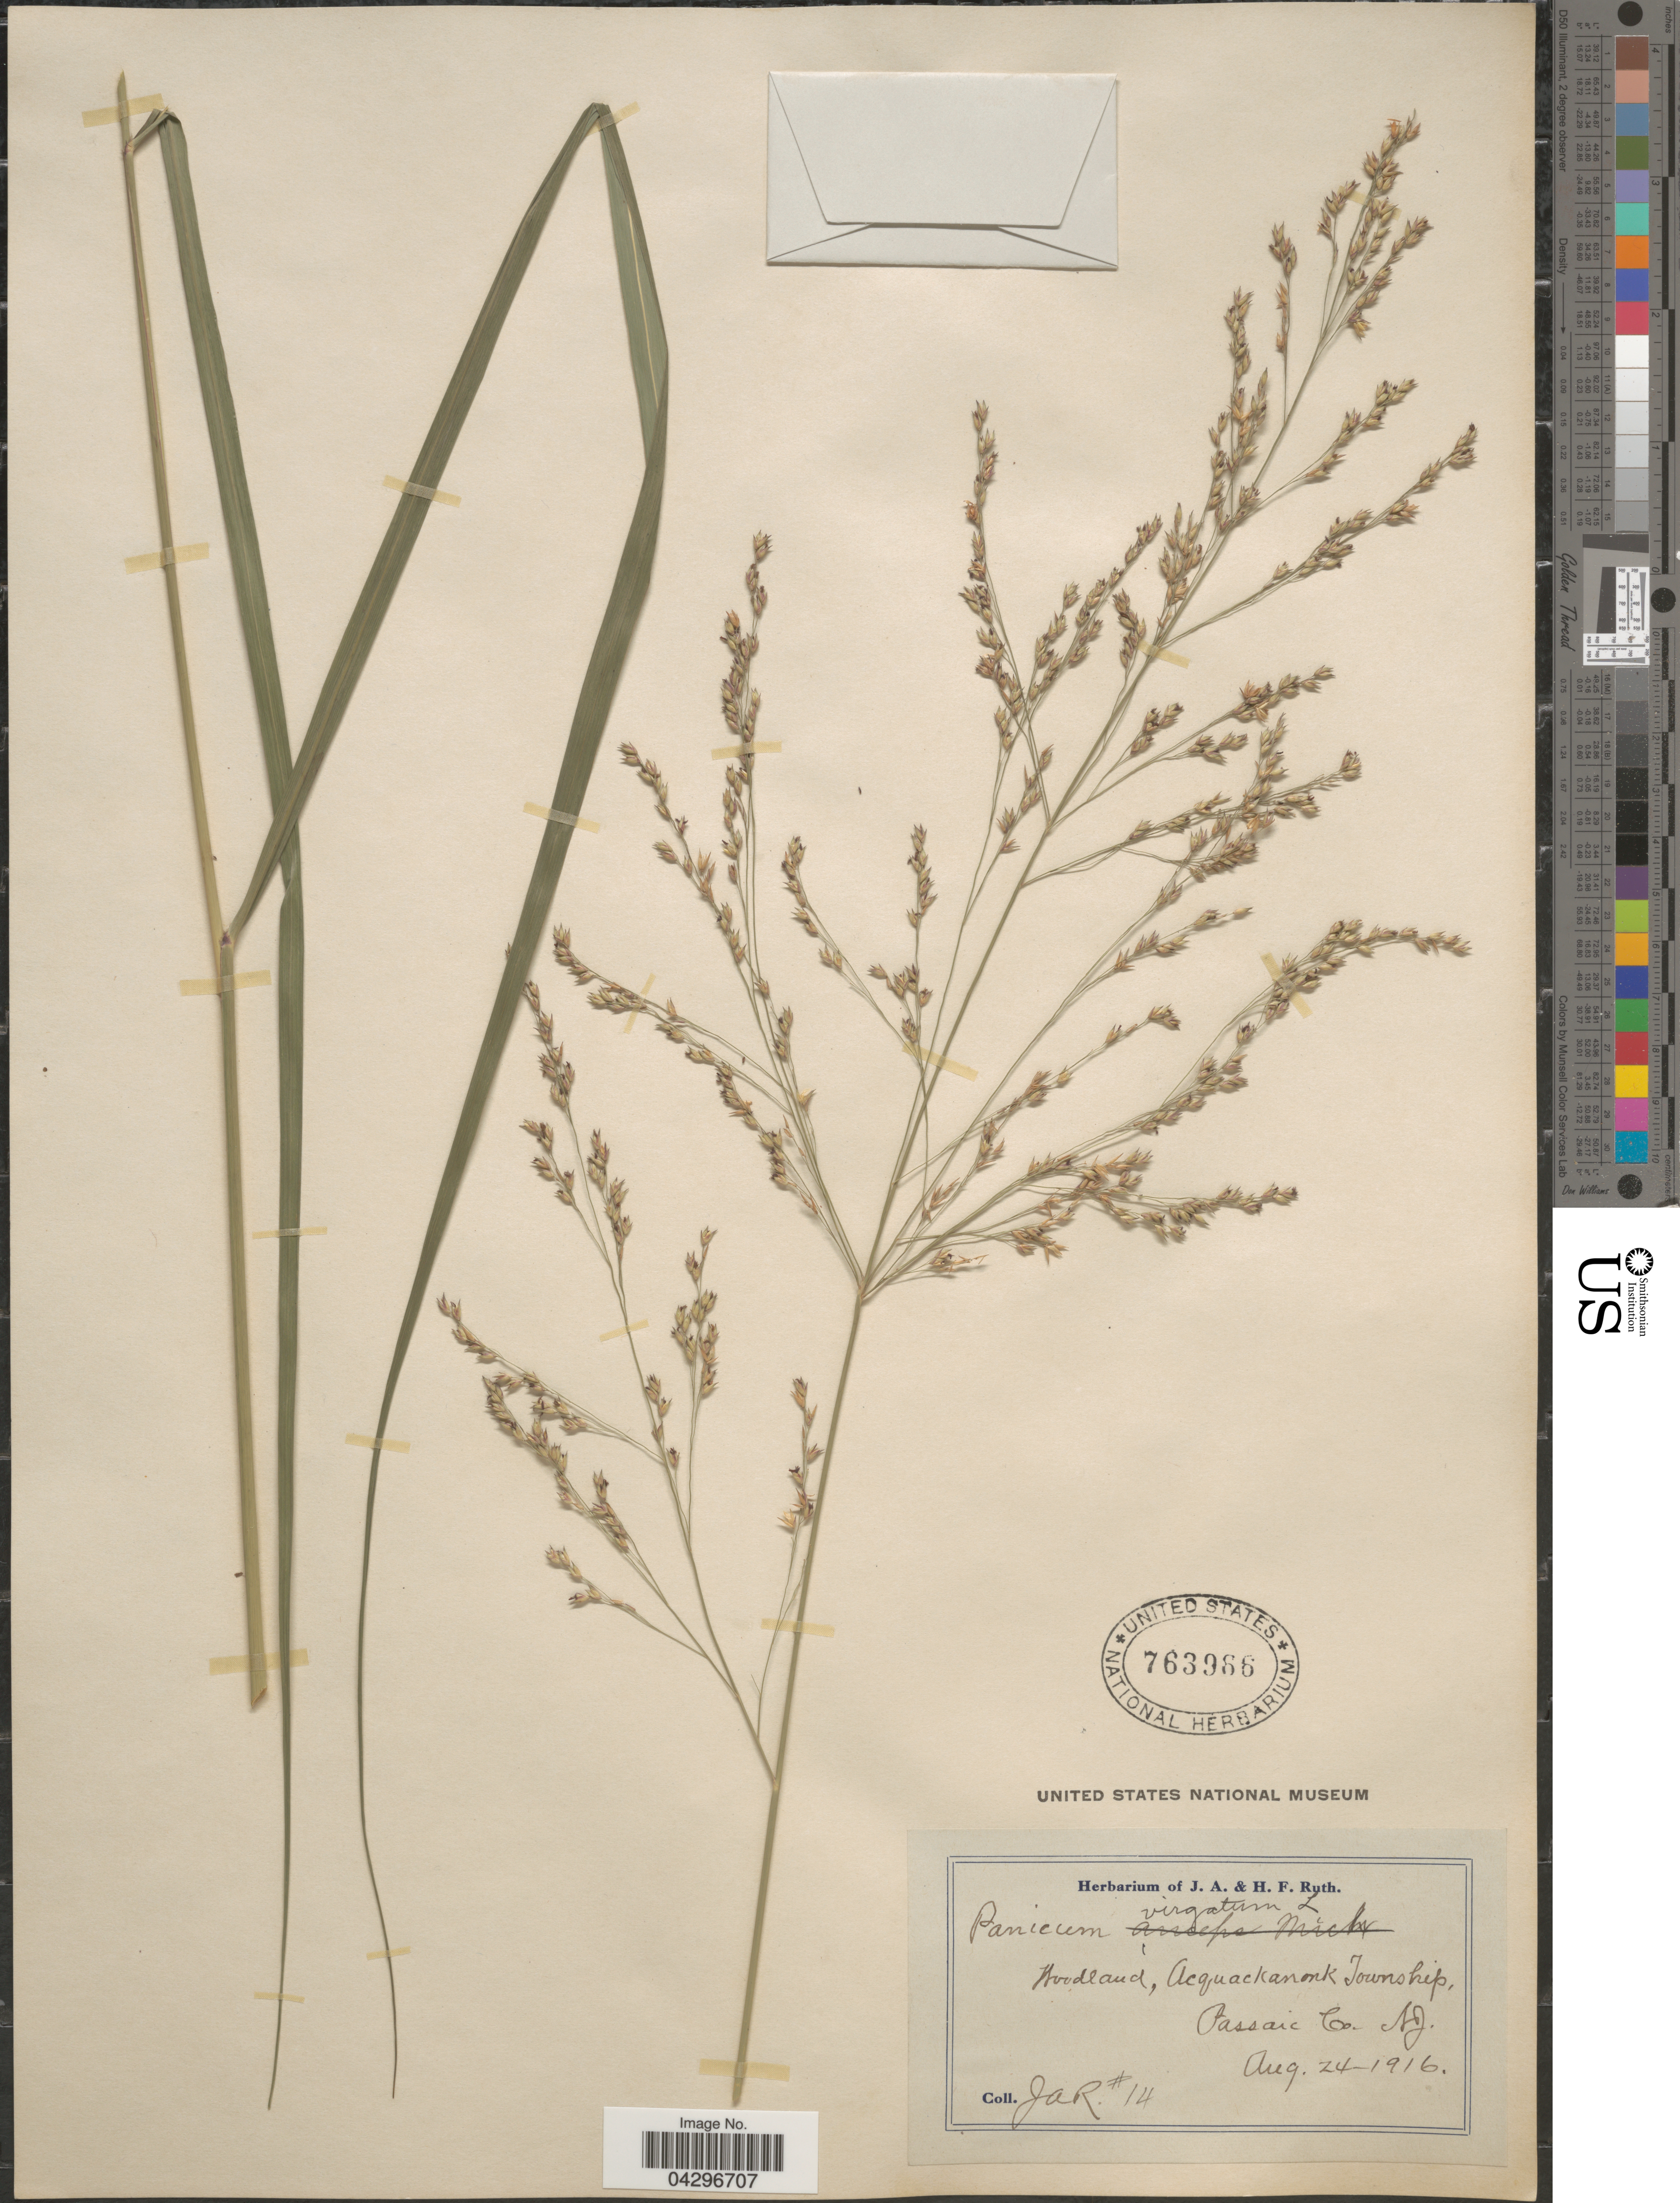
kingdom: Plantae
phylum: Tracheophyta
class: Liliopsida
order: Poales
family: Poaceae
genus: Panicum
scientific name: Panicum virgatum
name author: L.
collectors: J. Ruth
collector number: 14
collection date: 1916-08-24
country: United States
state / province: New Jersey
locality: Woodland, Acquackanonk Township, Passaic Co.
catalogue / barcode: US 763966